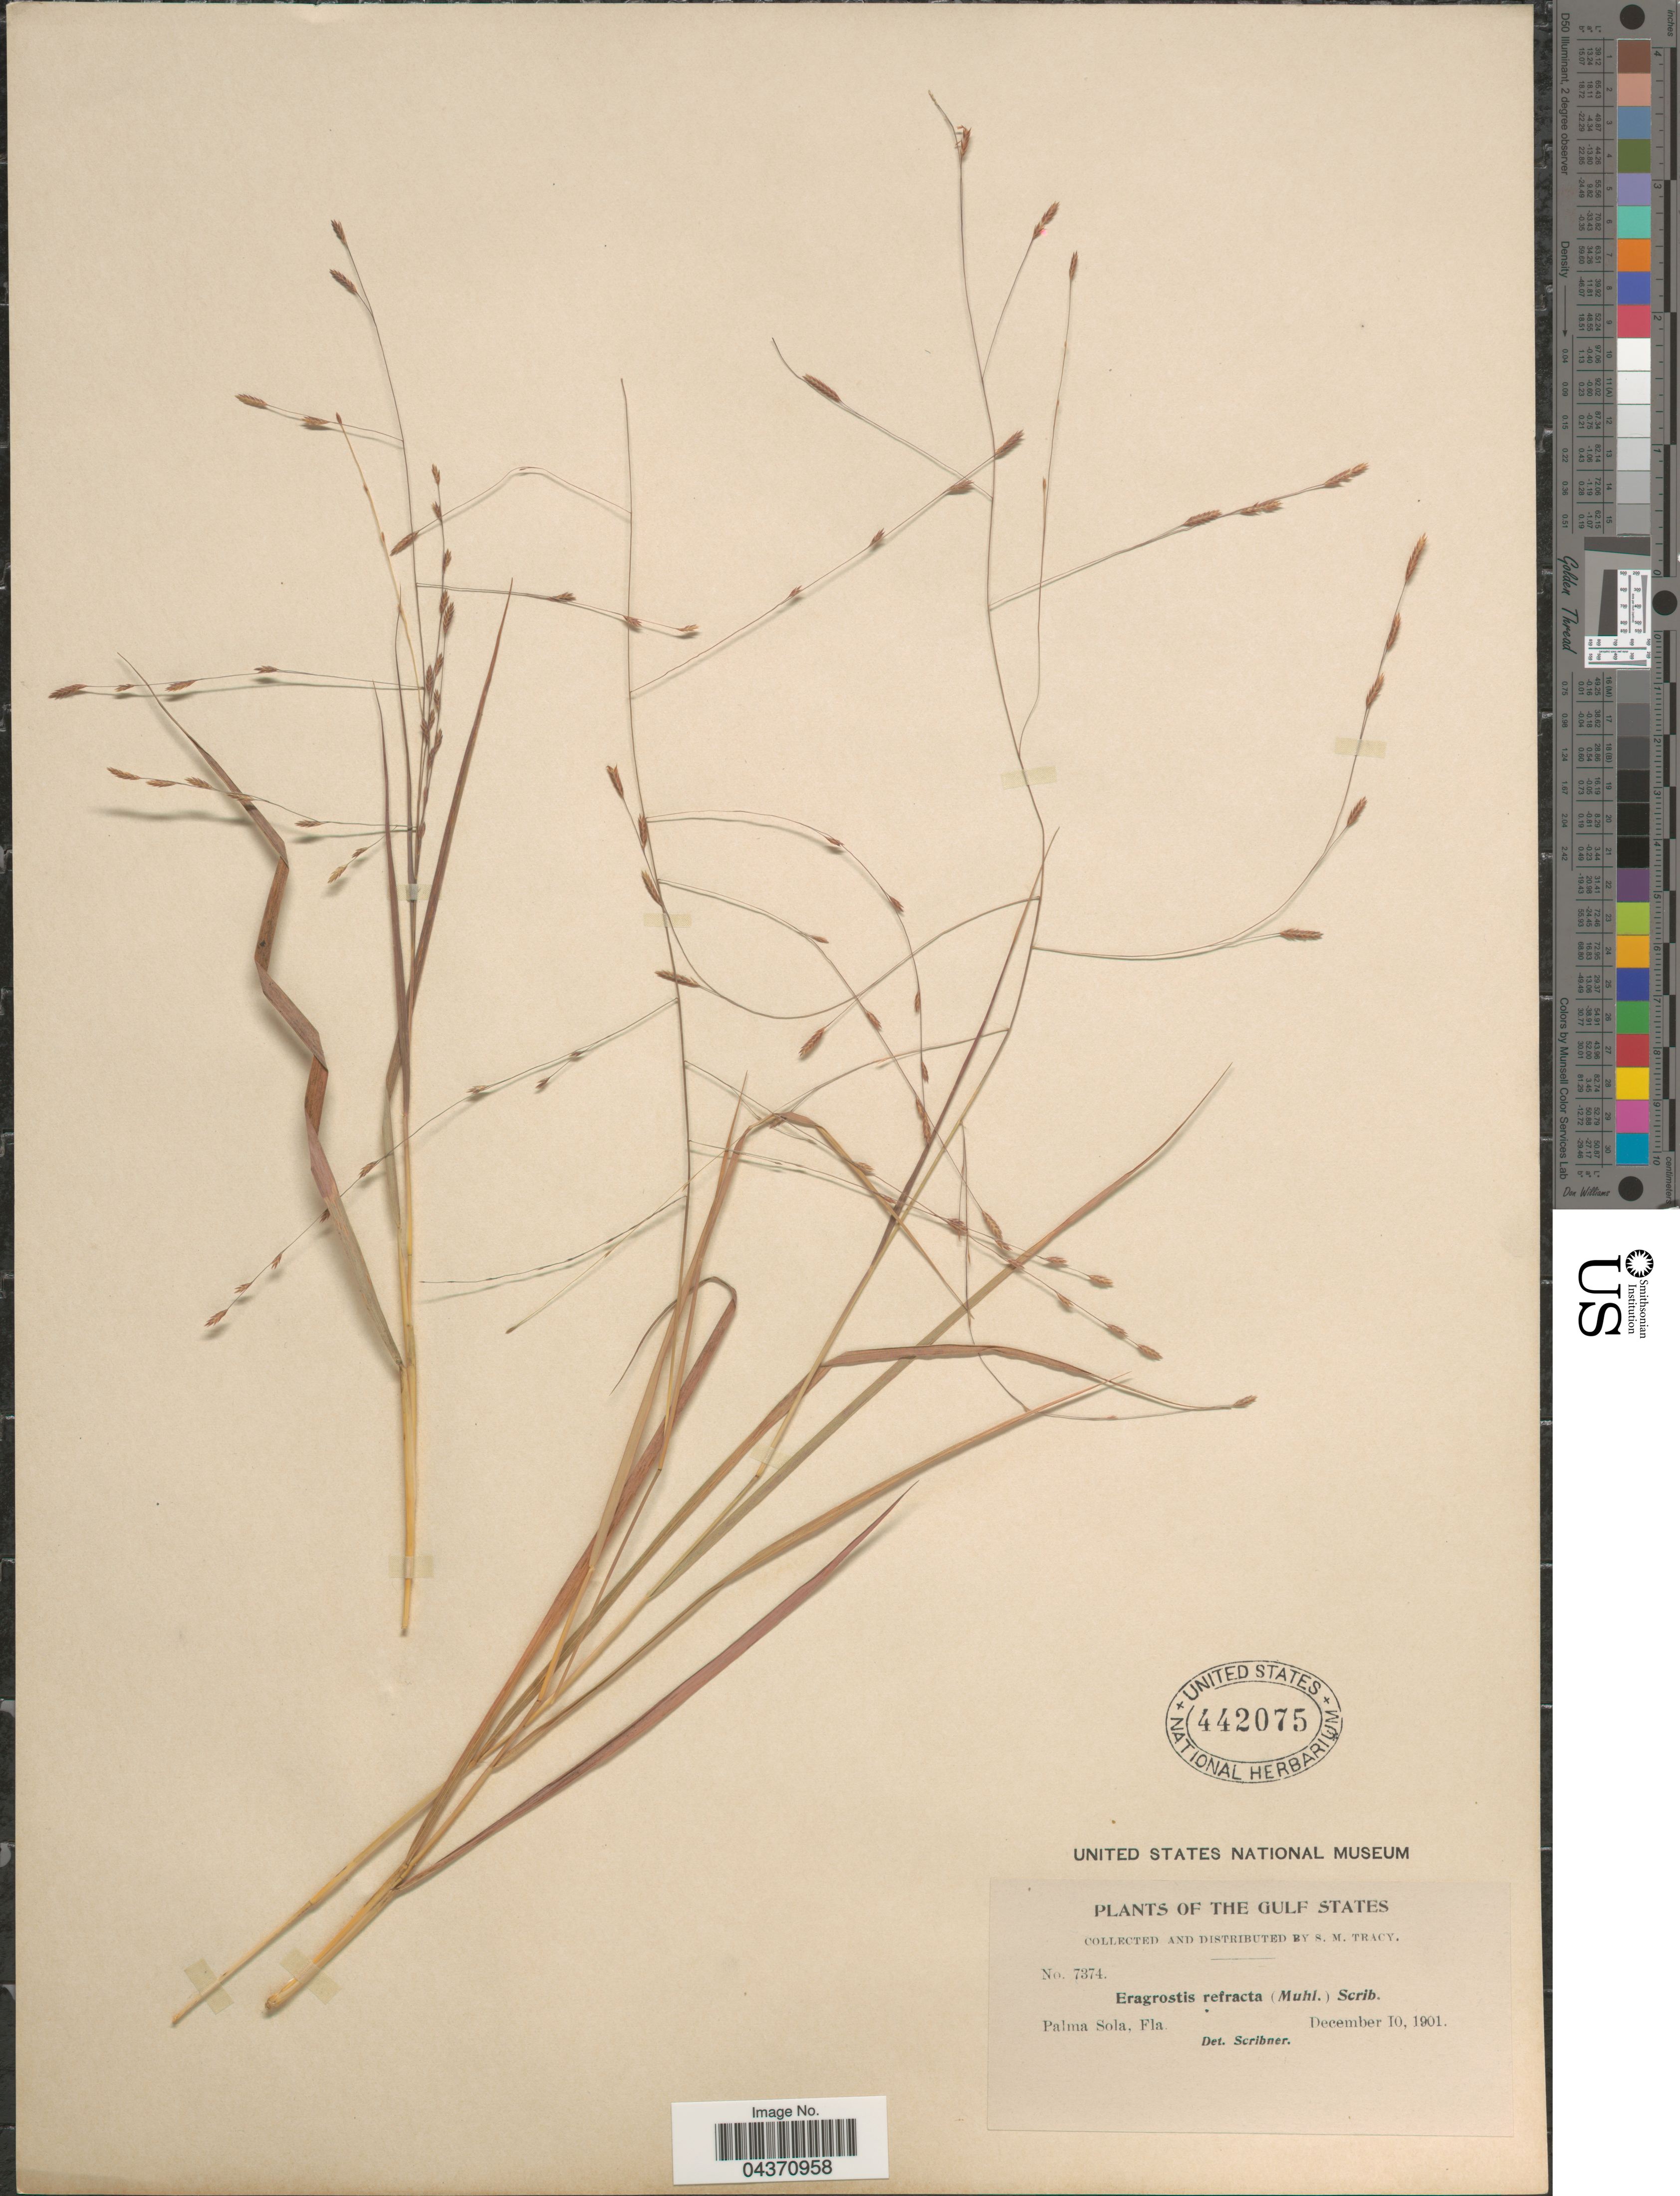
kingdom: Plantae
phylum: Tracheophyta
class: Liliopsida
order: Poales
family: Poaceae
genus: Eragrostis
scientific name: Eragrostis refracta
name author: (Muhl.) Scribn.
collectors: S. M. Tracy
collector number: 7374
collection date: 1901-12-10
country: United States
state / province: Florida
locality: The Gulf States. Palma Sola.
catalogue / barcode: US 442075